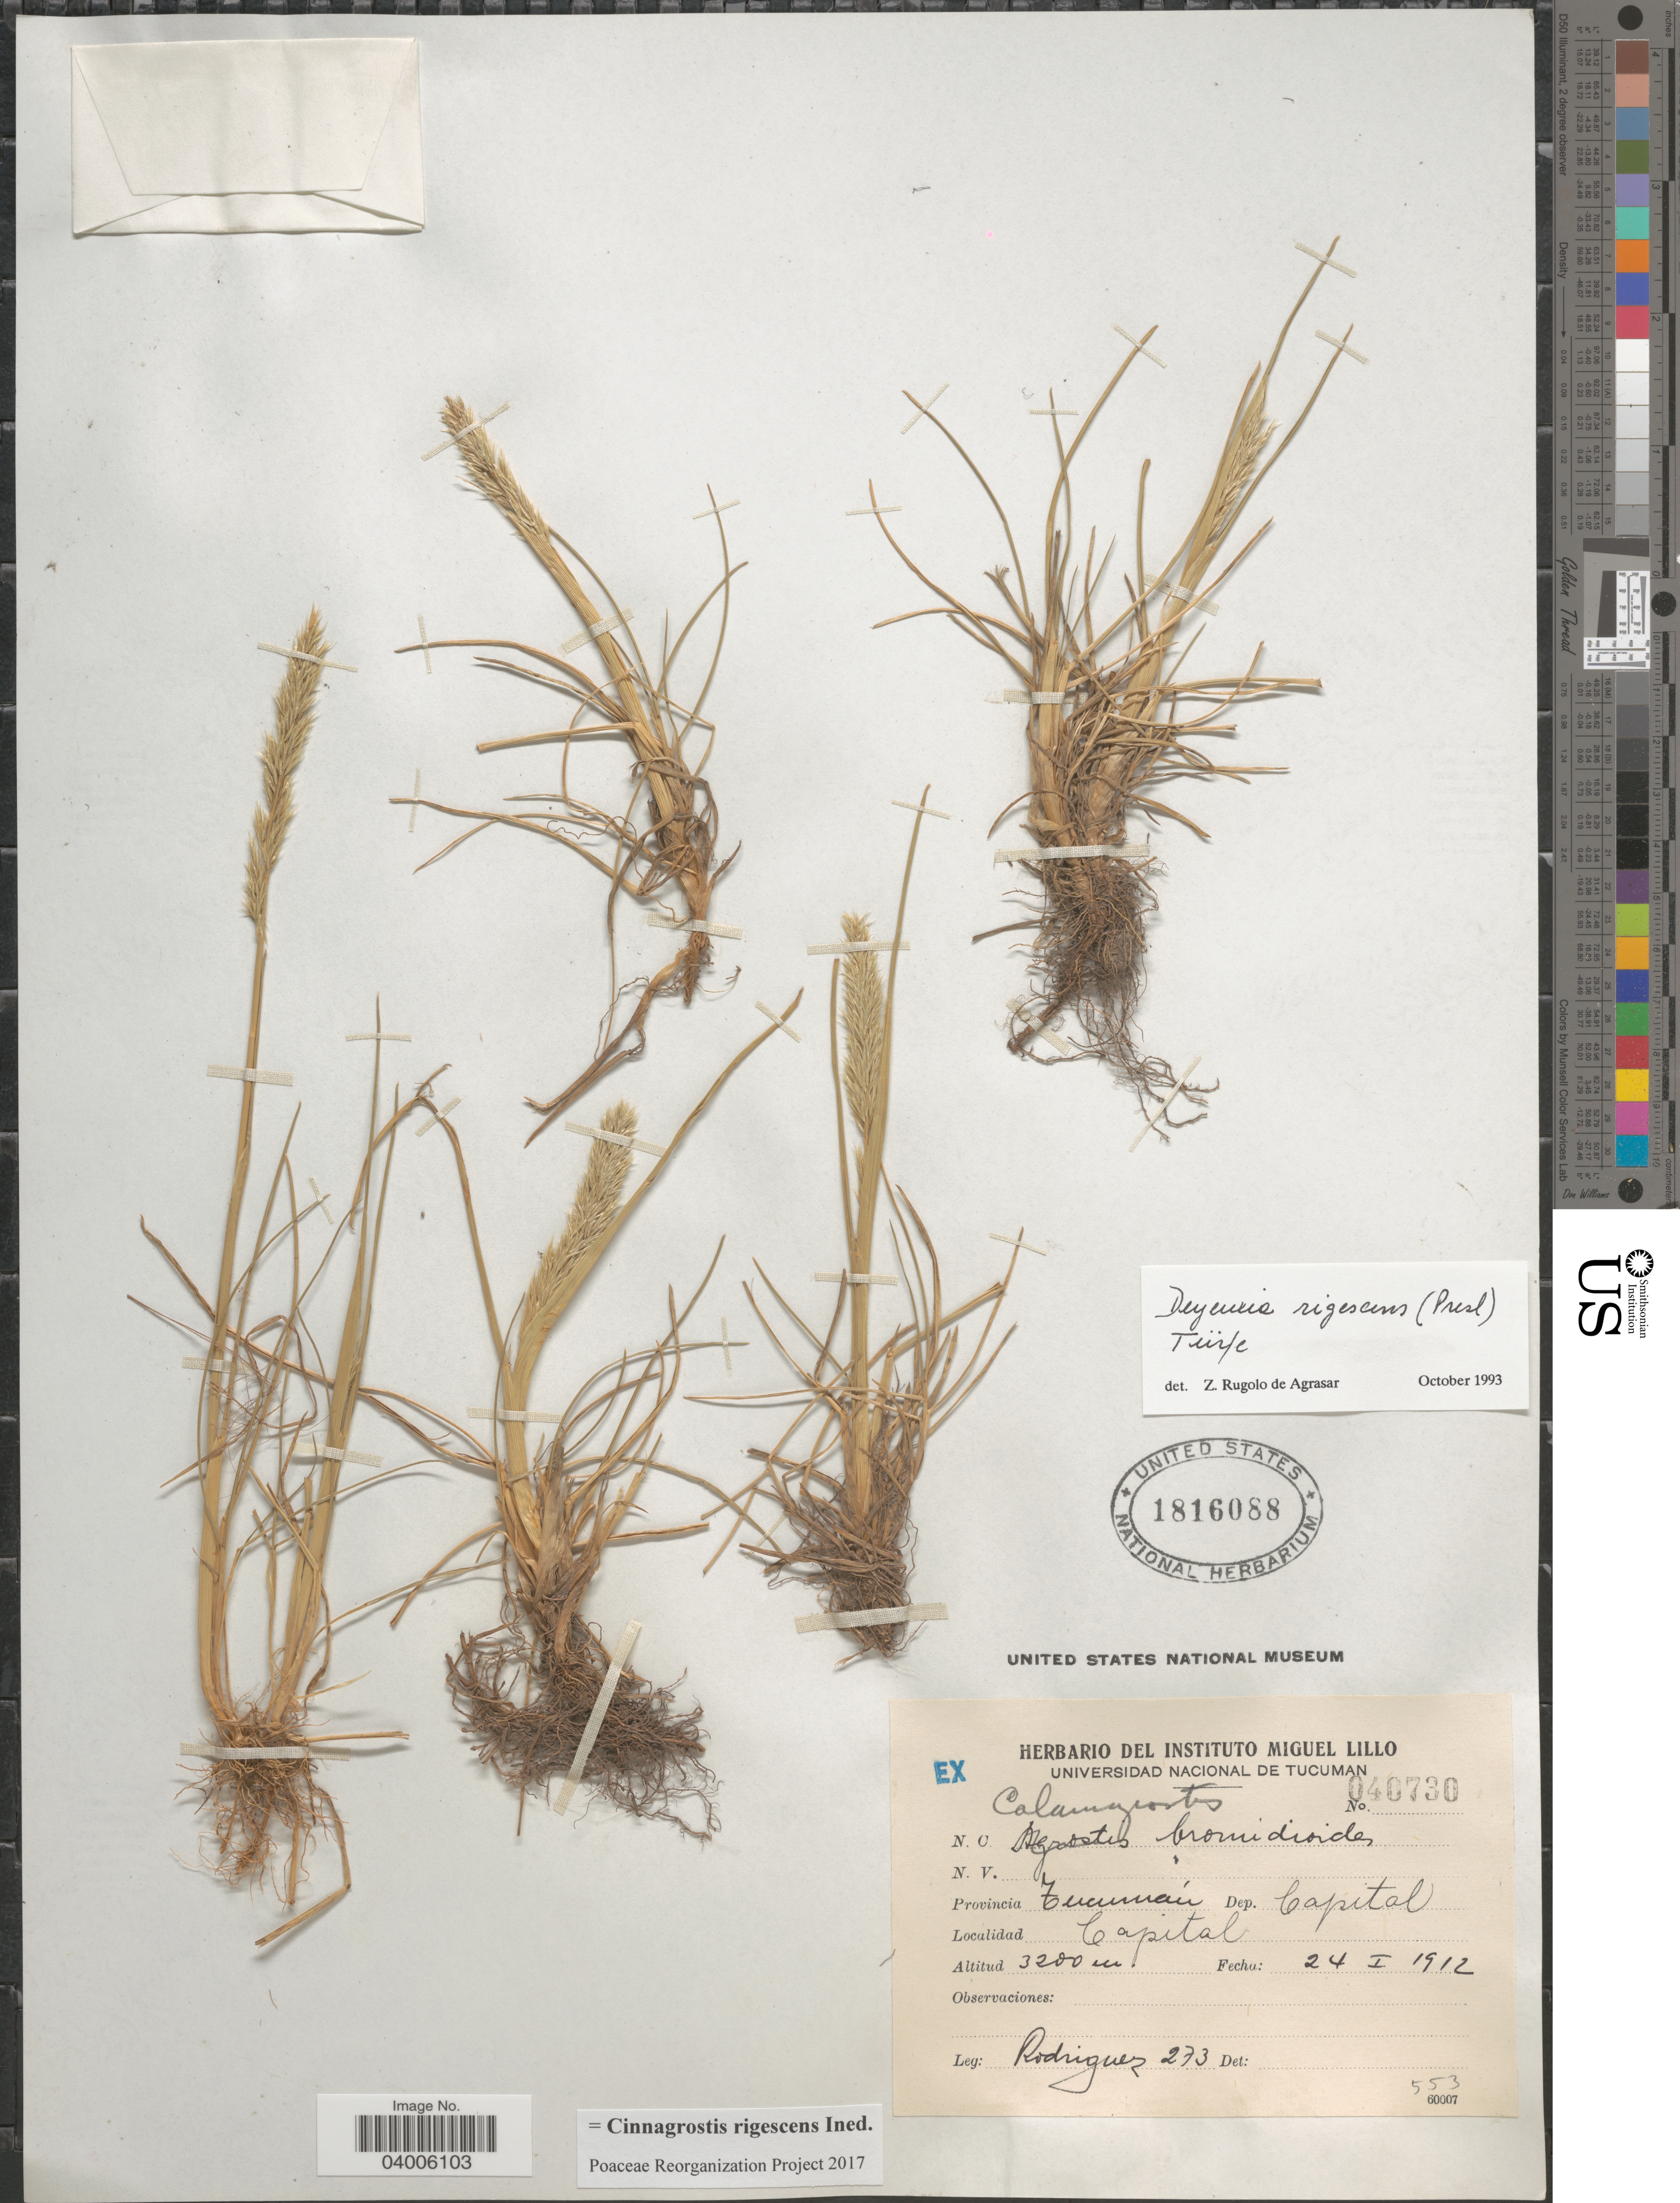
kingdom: Plantae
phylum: Tracheophyta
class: Liliopsida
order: Poales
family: Poaceae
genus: Cinnagrostis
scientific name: Cinnagrostis rigescens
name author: (J. Presl) P.M. Peterson et al.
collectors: Rodriguez, --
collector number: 273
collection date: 1912-01-24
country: Argentina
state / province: Tucuman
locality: Dep. Capital. Capital.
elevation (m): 3200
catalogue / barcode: US 1816088